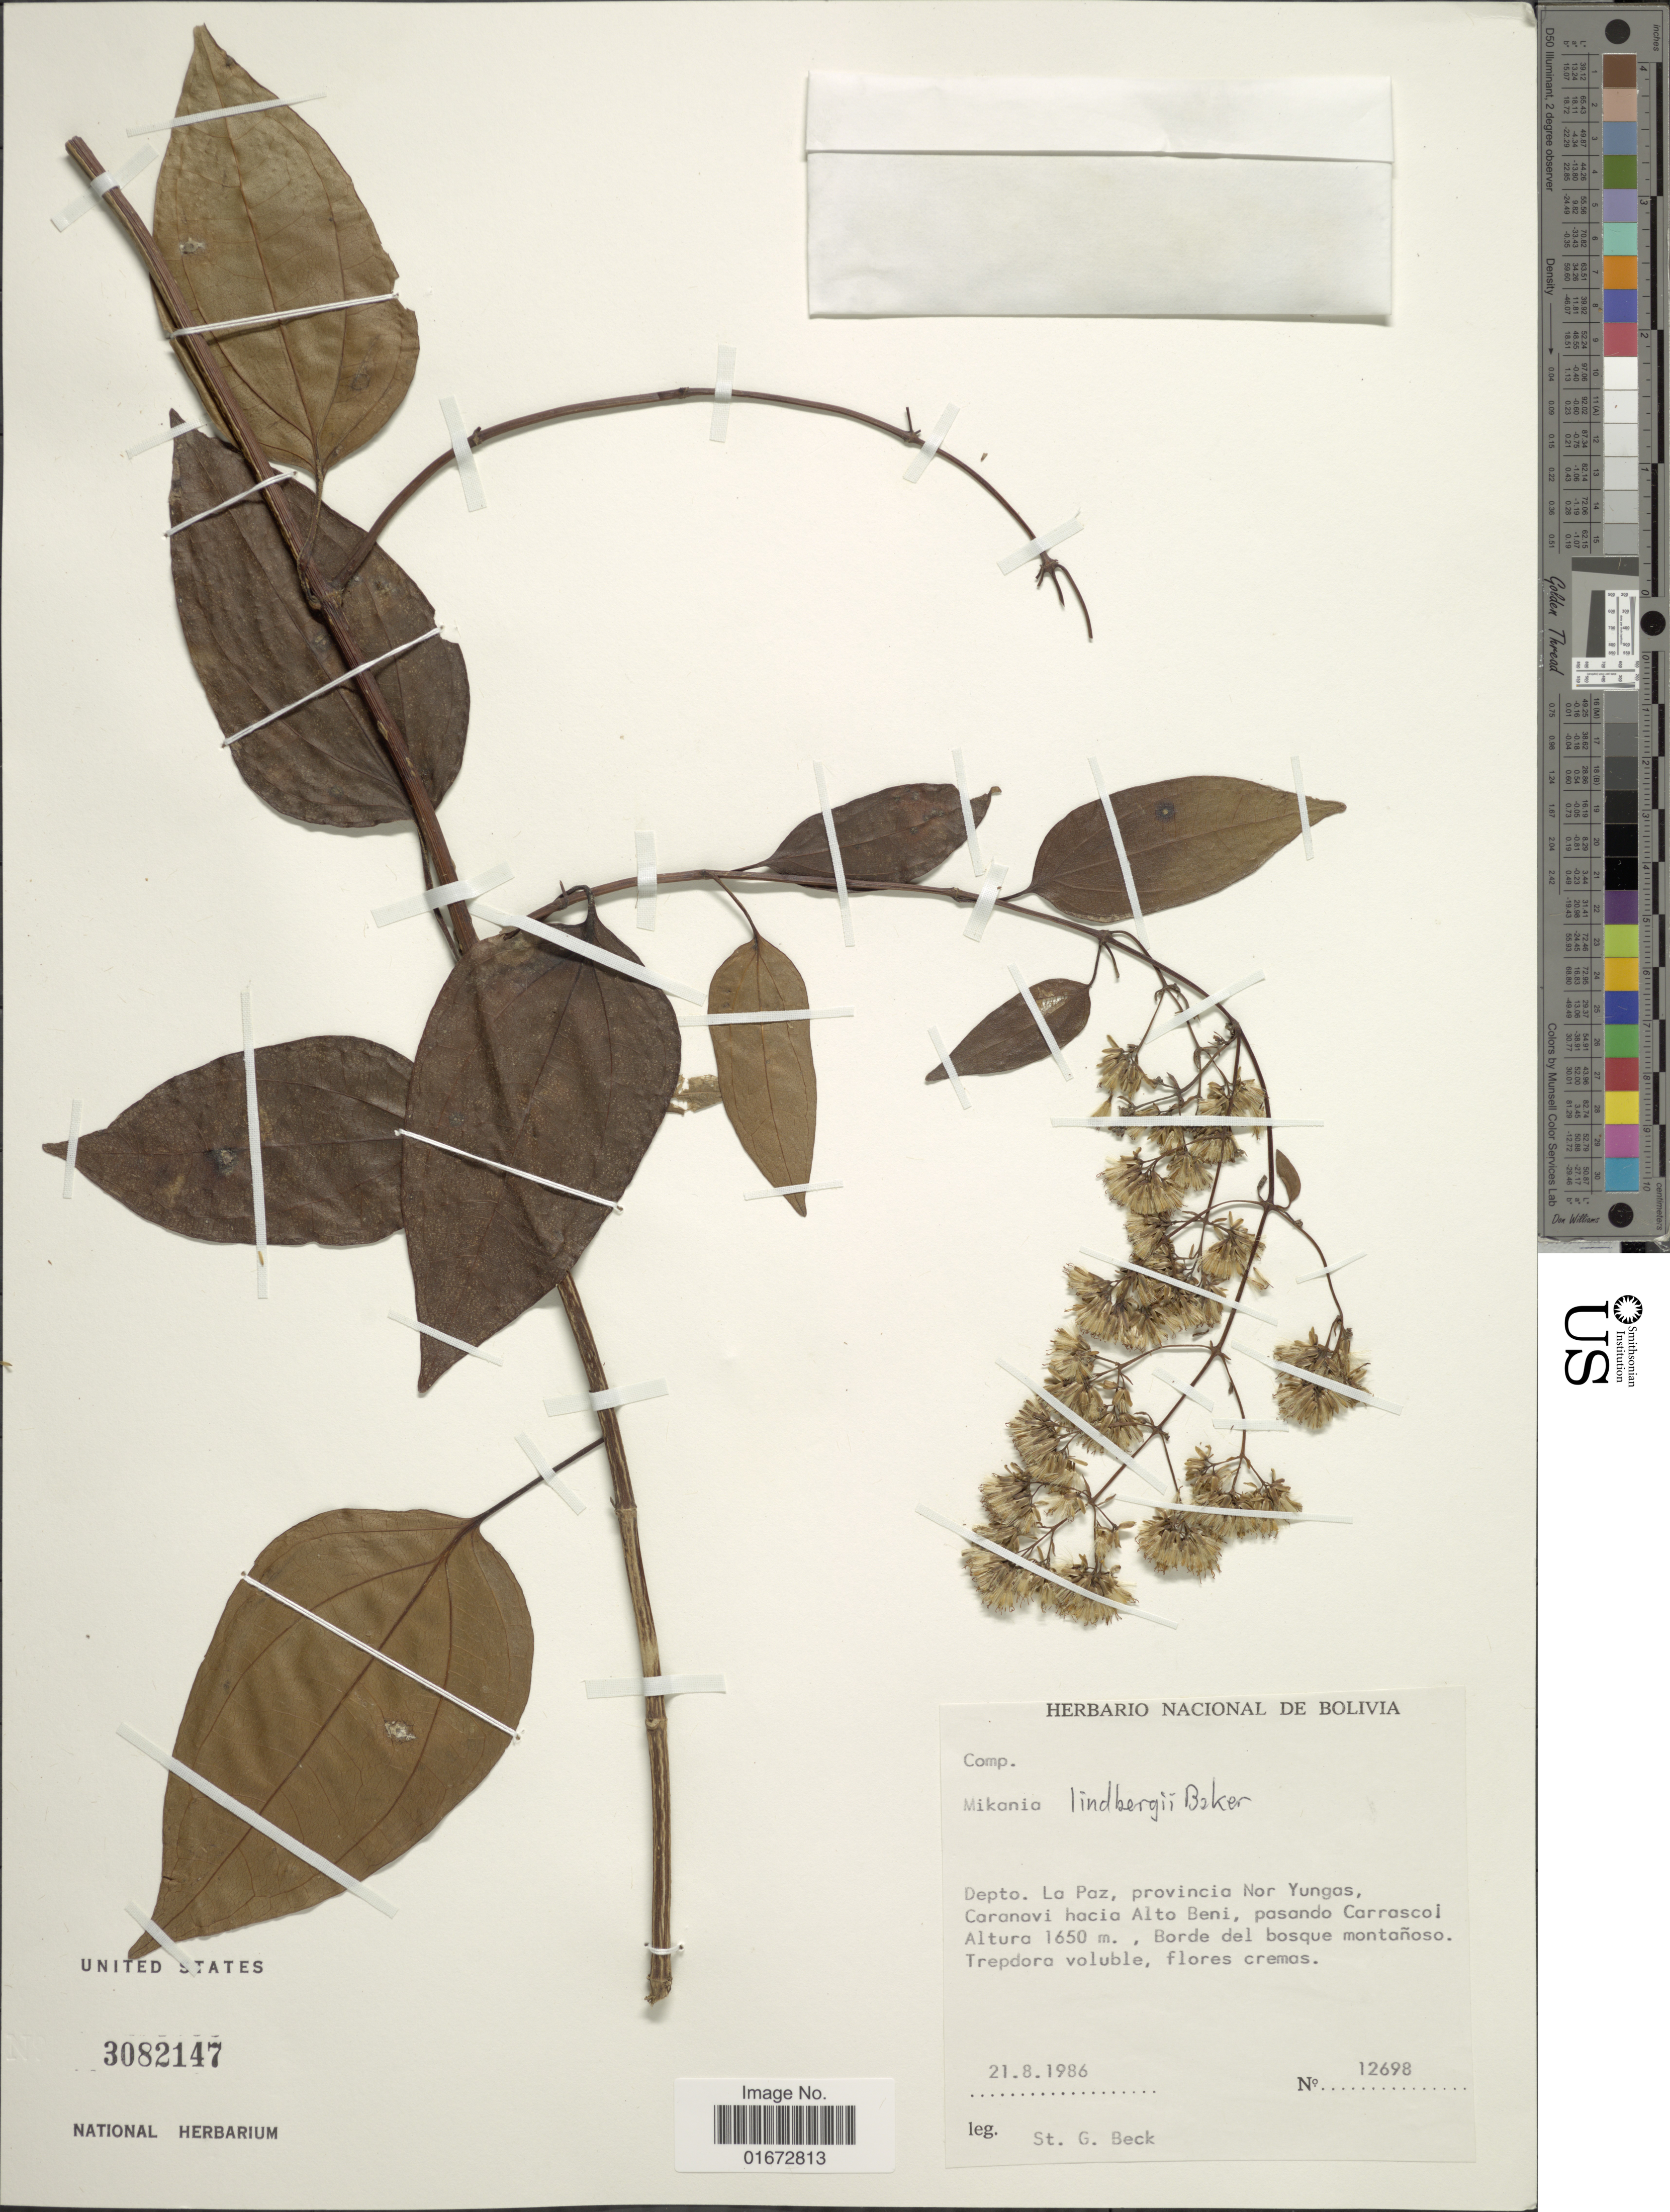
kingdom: Plantae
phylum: Tracheophyta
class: Magnoliopsida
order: Asterales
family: Asteraceae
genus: Mikania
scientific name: Mikania lindbergii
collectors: S. G. Beck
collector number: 12698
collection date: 1986-08-21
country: Bolivia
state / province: La Paz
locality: Depto. La Paz, provincia Nor Yungas, Caranavi hacia Alto Beni, pasando Carrascol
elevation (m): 1650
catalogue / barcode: US 3082147